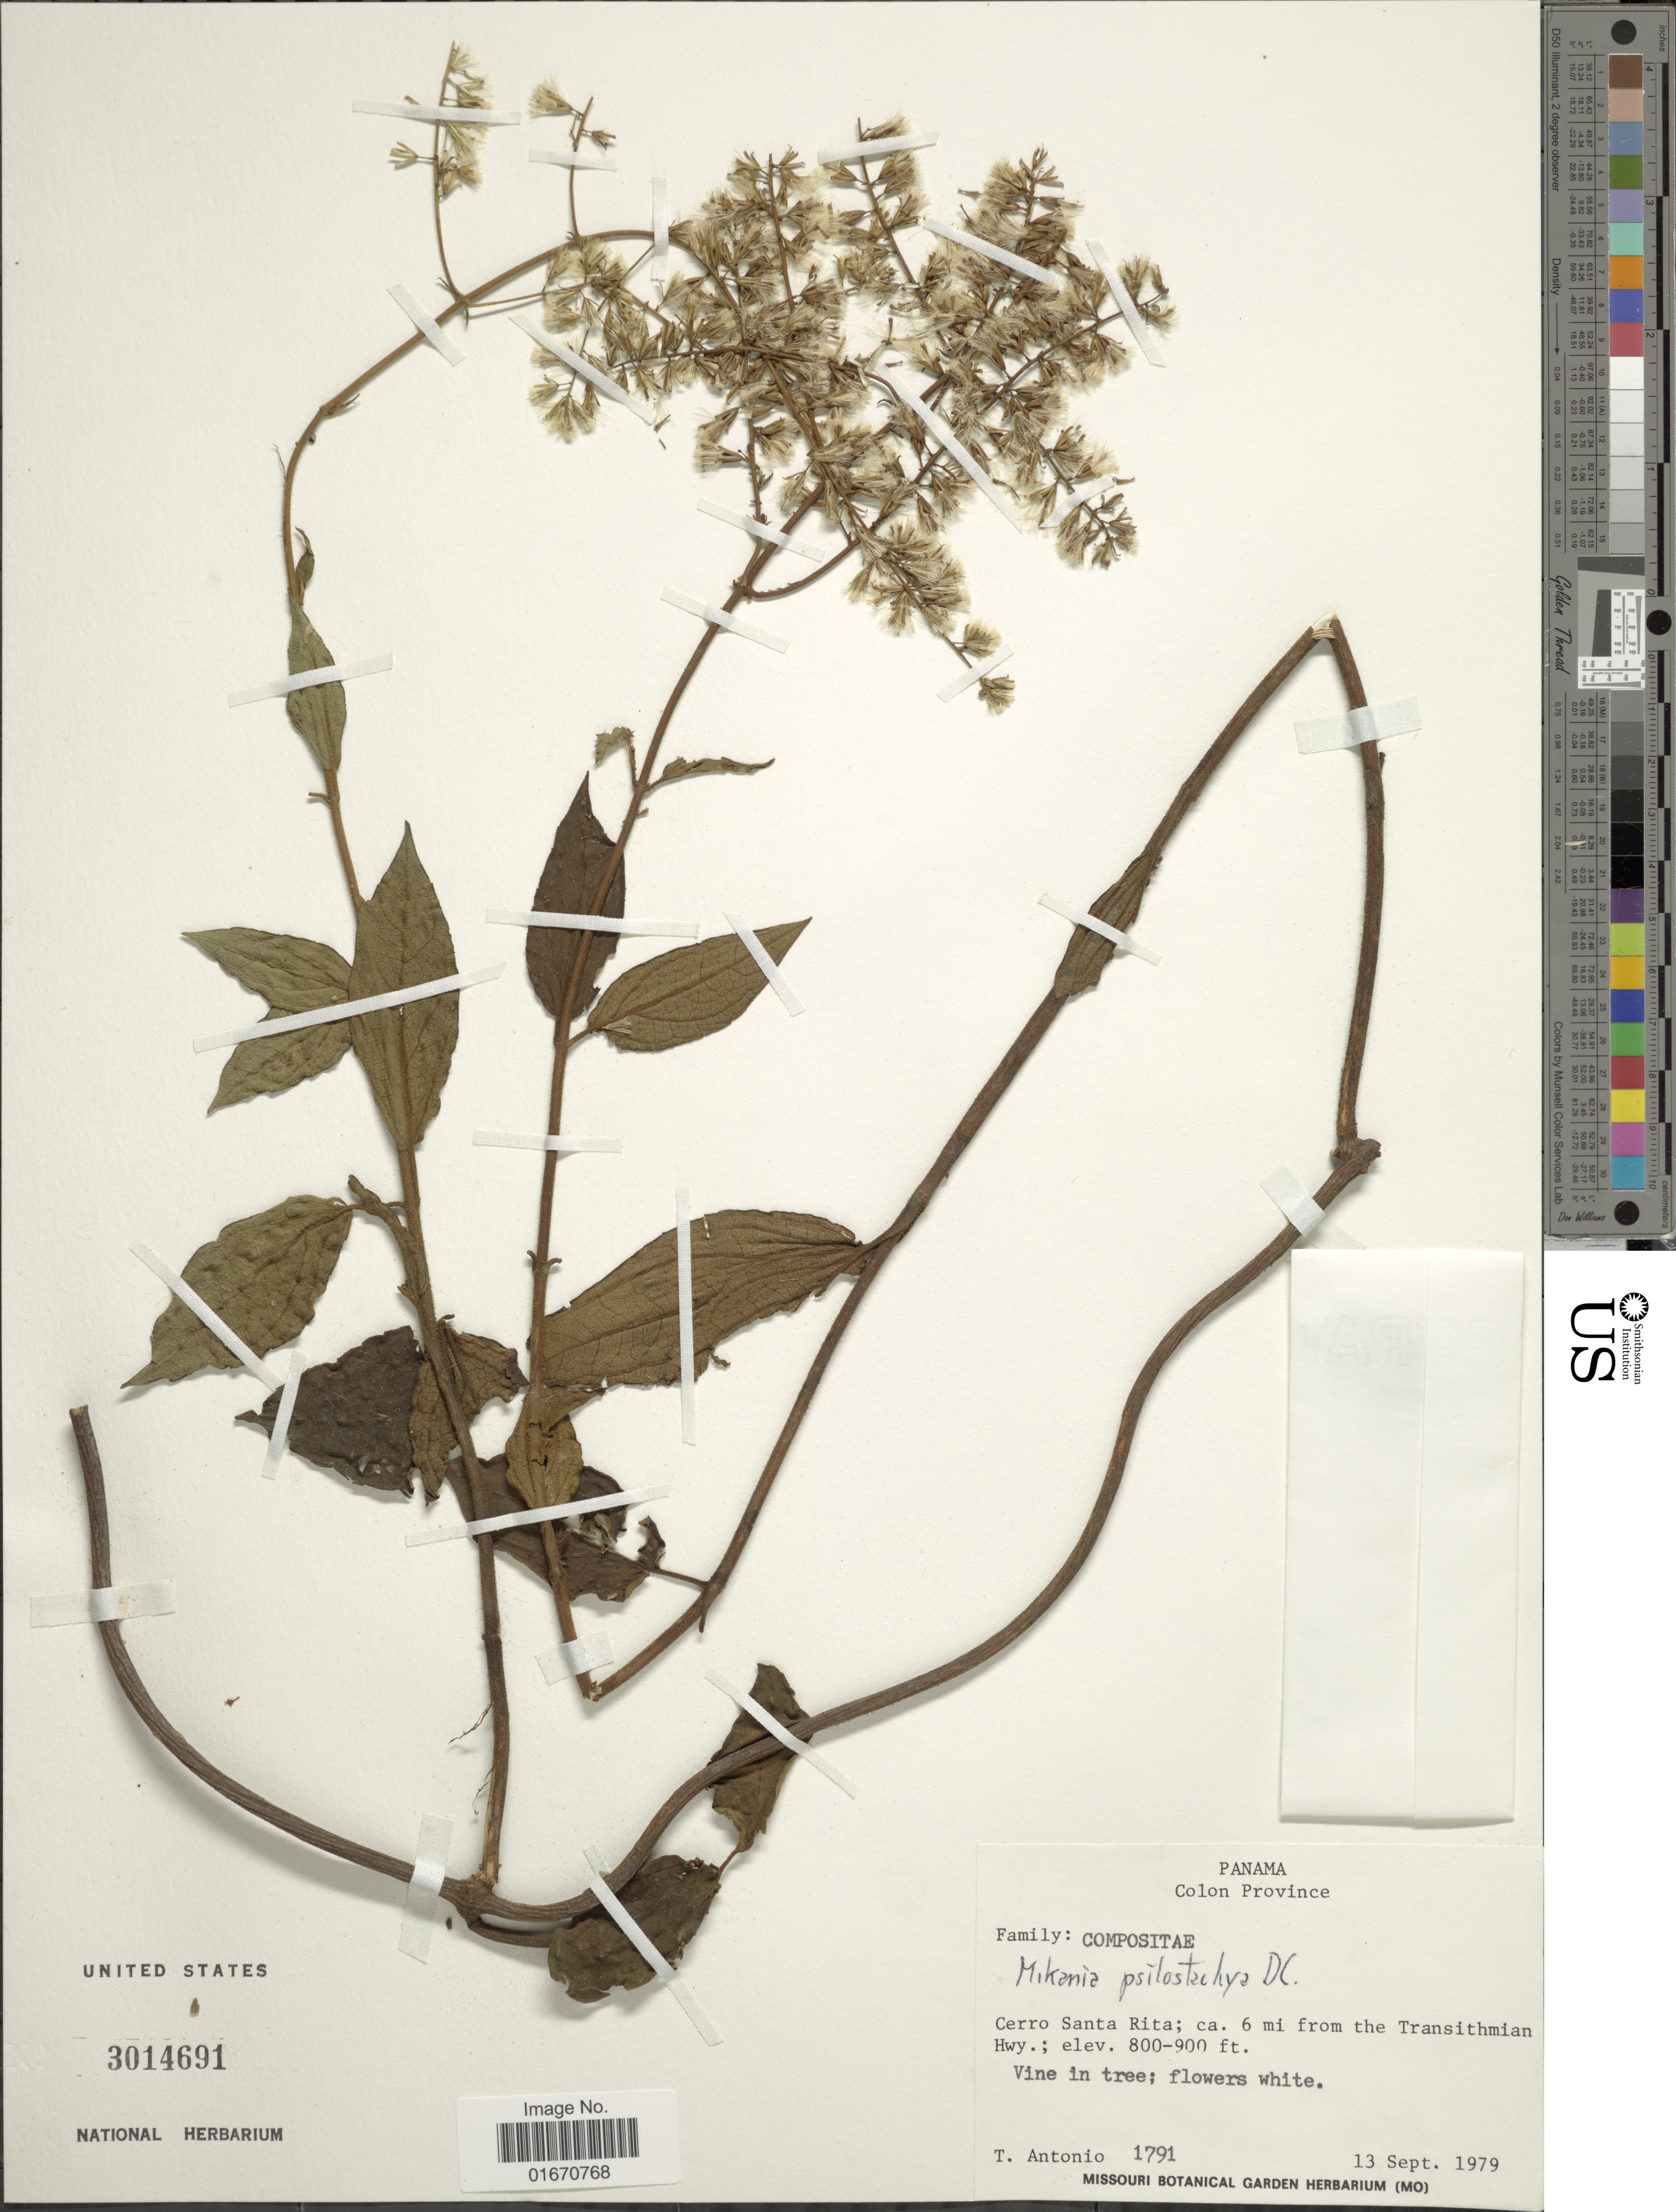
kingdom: Plantae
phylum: Tracheophyta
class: Magnoliopsida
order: Asterales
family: Asteraceae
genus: Mikania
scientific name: Mikania psilostachya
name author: DC.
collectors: T. Antonio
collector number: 1791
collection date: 1979-09-13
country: Panama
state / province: Colón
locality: Cerro Santa Rita, ca 6 mi from the Transithmian Hwy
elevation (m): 244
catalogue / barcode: US 3014691